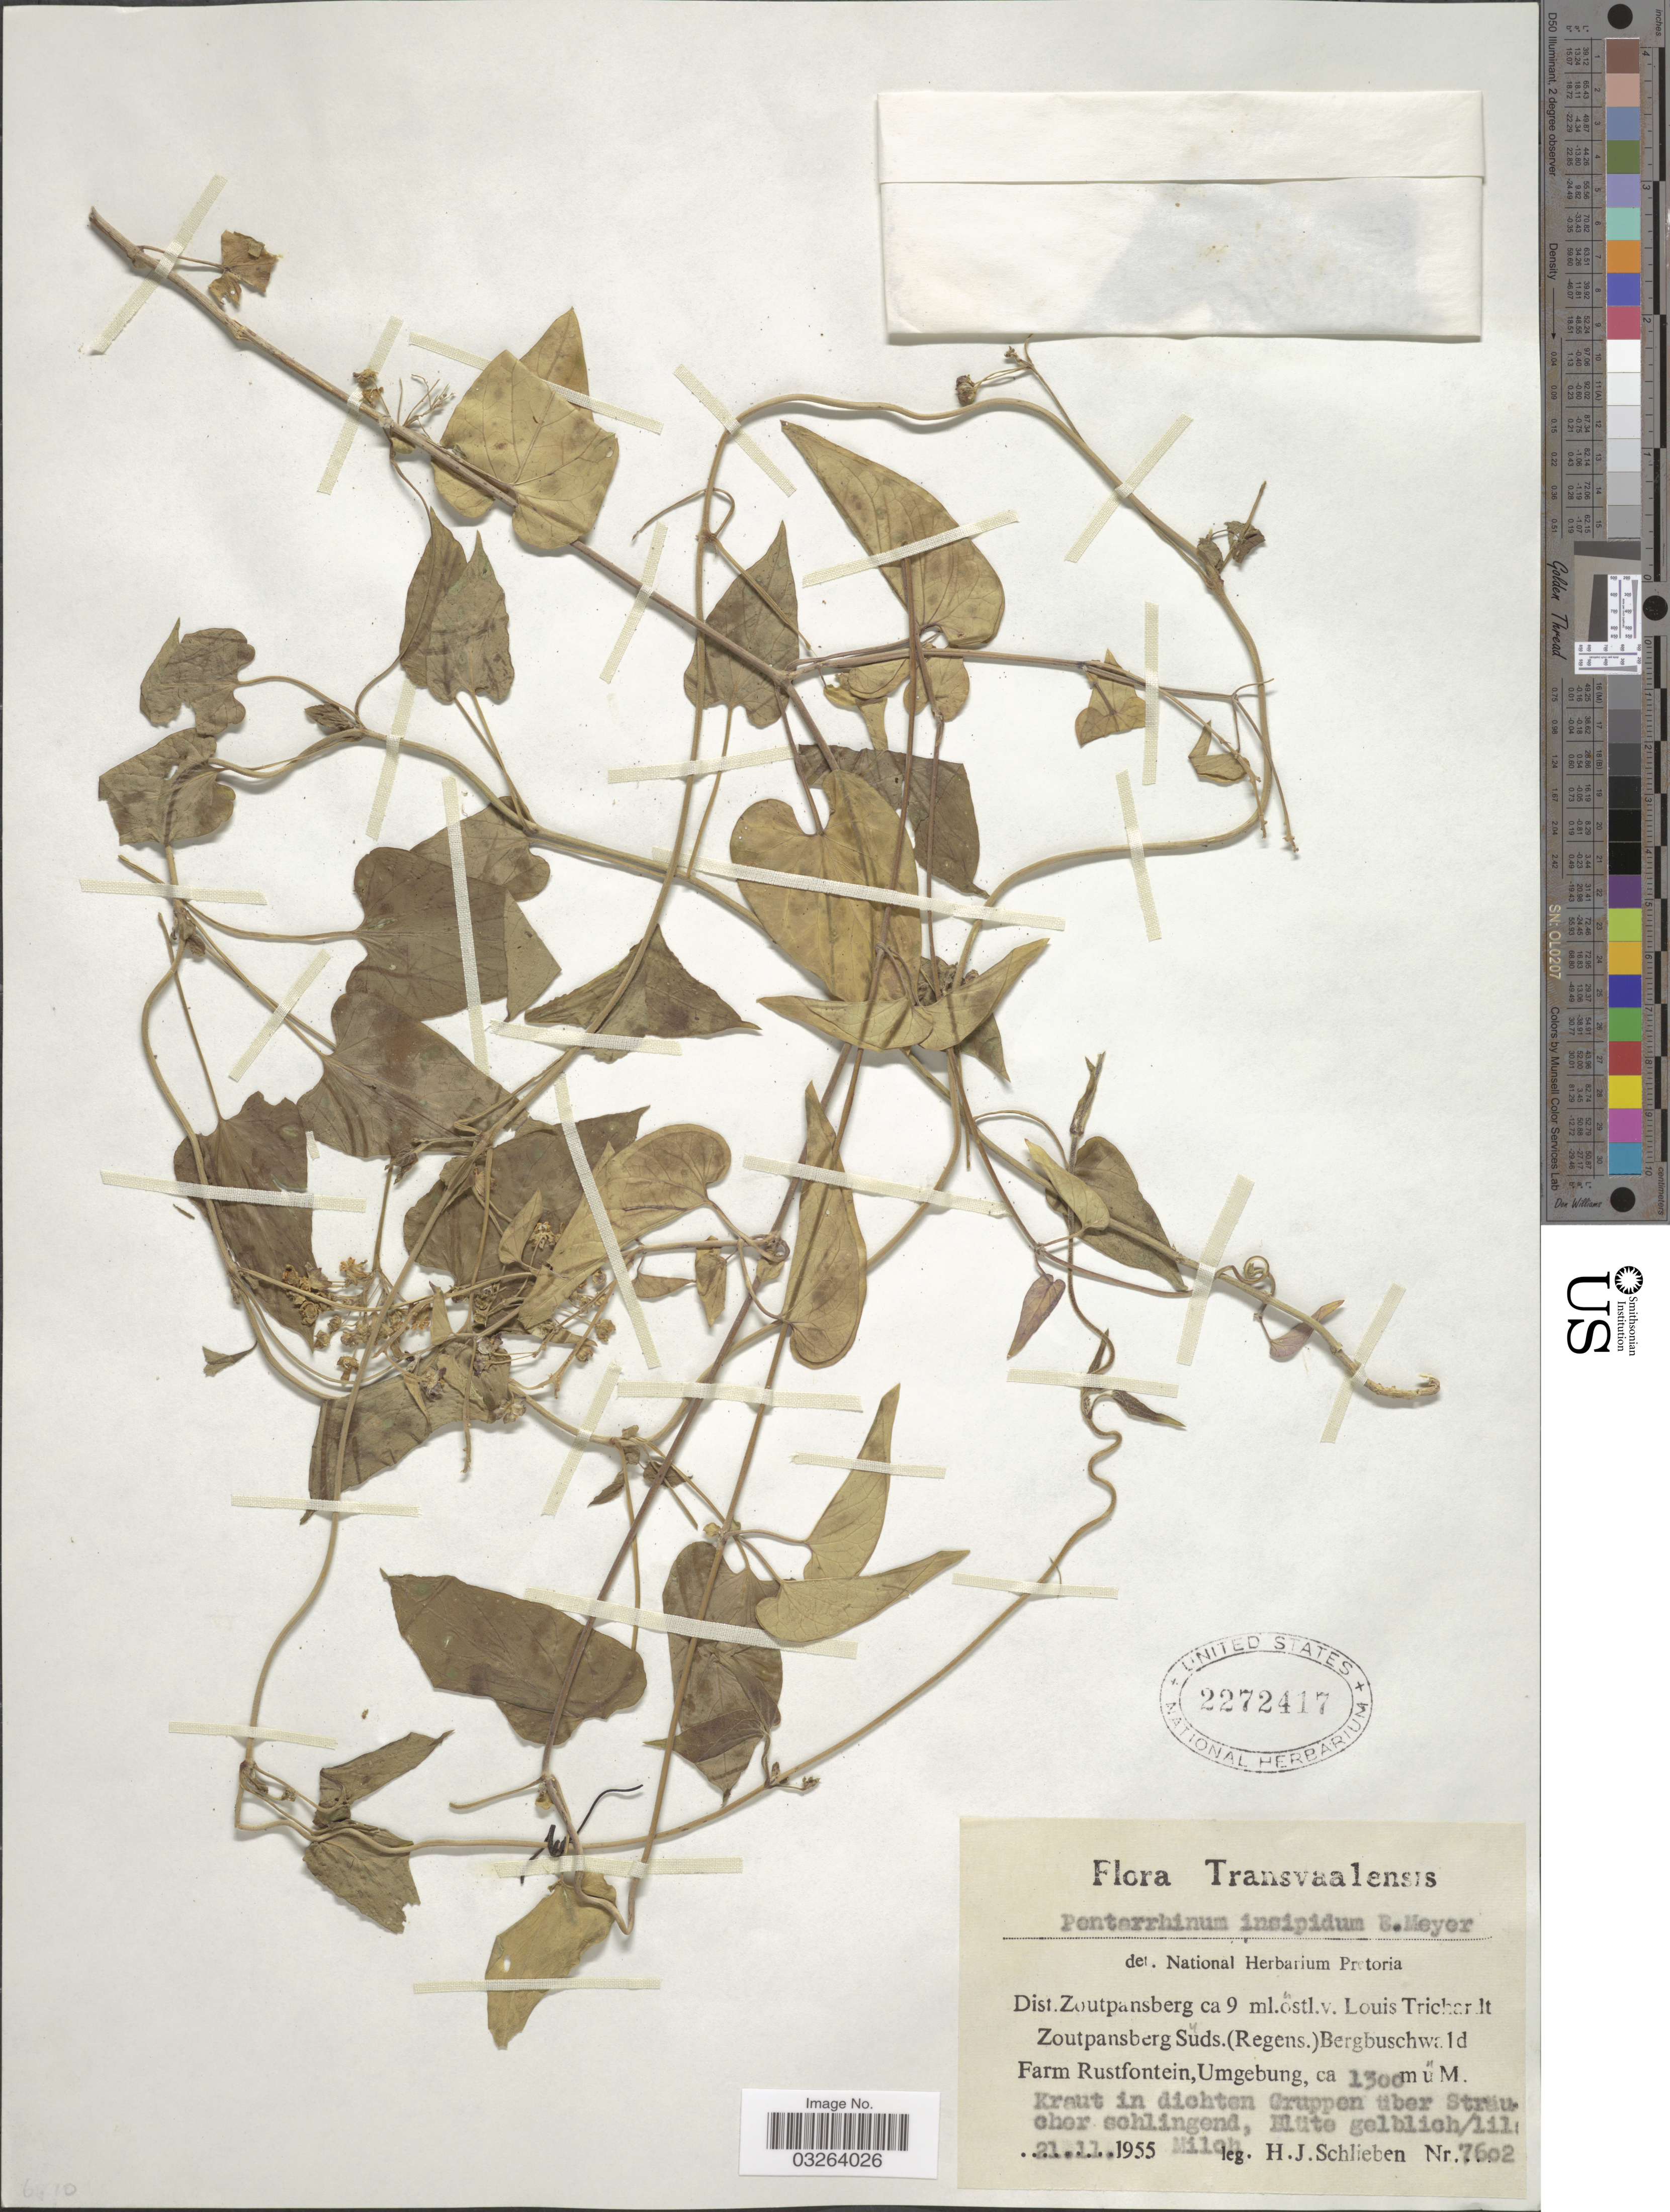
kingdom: Plantae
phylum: Tracheophyta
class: Magnoliopsida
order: Gentianales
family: Apocynaceae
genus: Pentarrhinum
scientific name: Pentarrhinum insipidum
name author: E. Mey.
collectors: H. J. Schlieben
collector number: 7602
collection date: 1955-11-21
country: South Africa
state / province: Limpopo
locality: Transvaalensis. Dist. Zoutpansberg ca 9 ml. östl.v. Louis Trichardt Zoutpansberg Süds. (Regens.) Bergbuschwald Farm Rustfontein, Umgebung.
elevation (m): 1300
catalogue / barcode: US 2272417